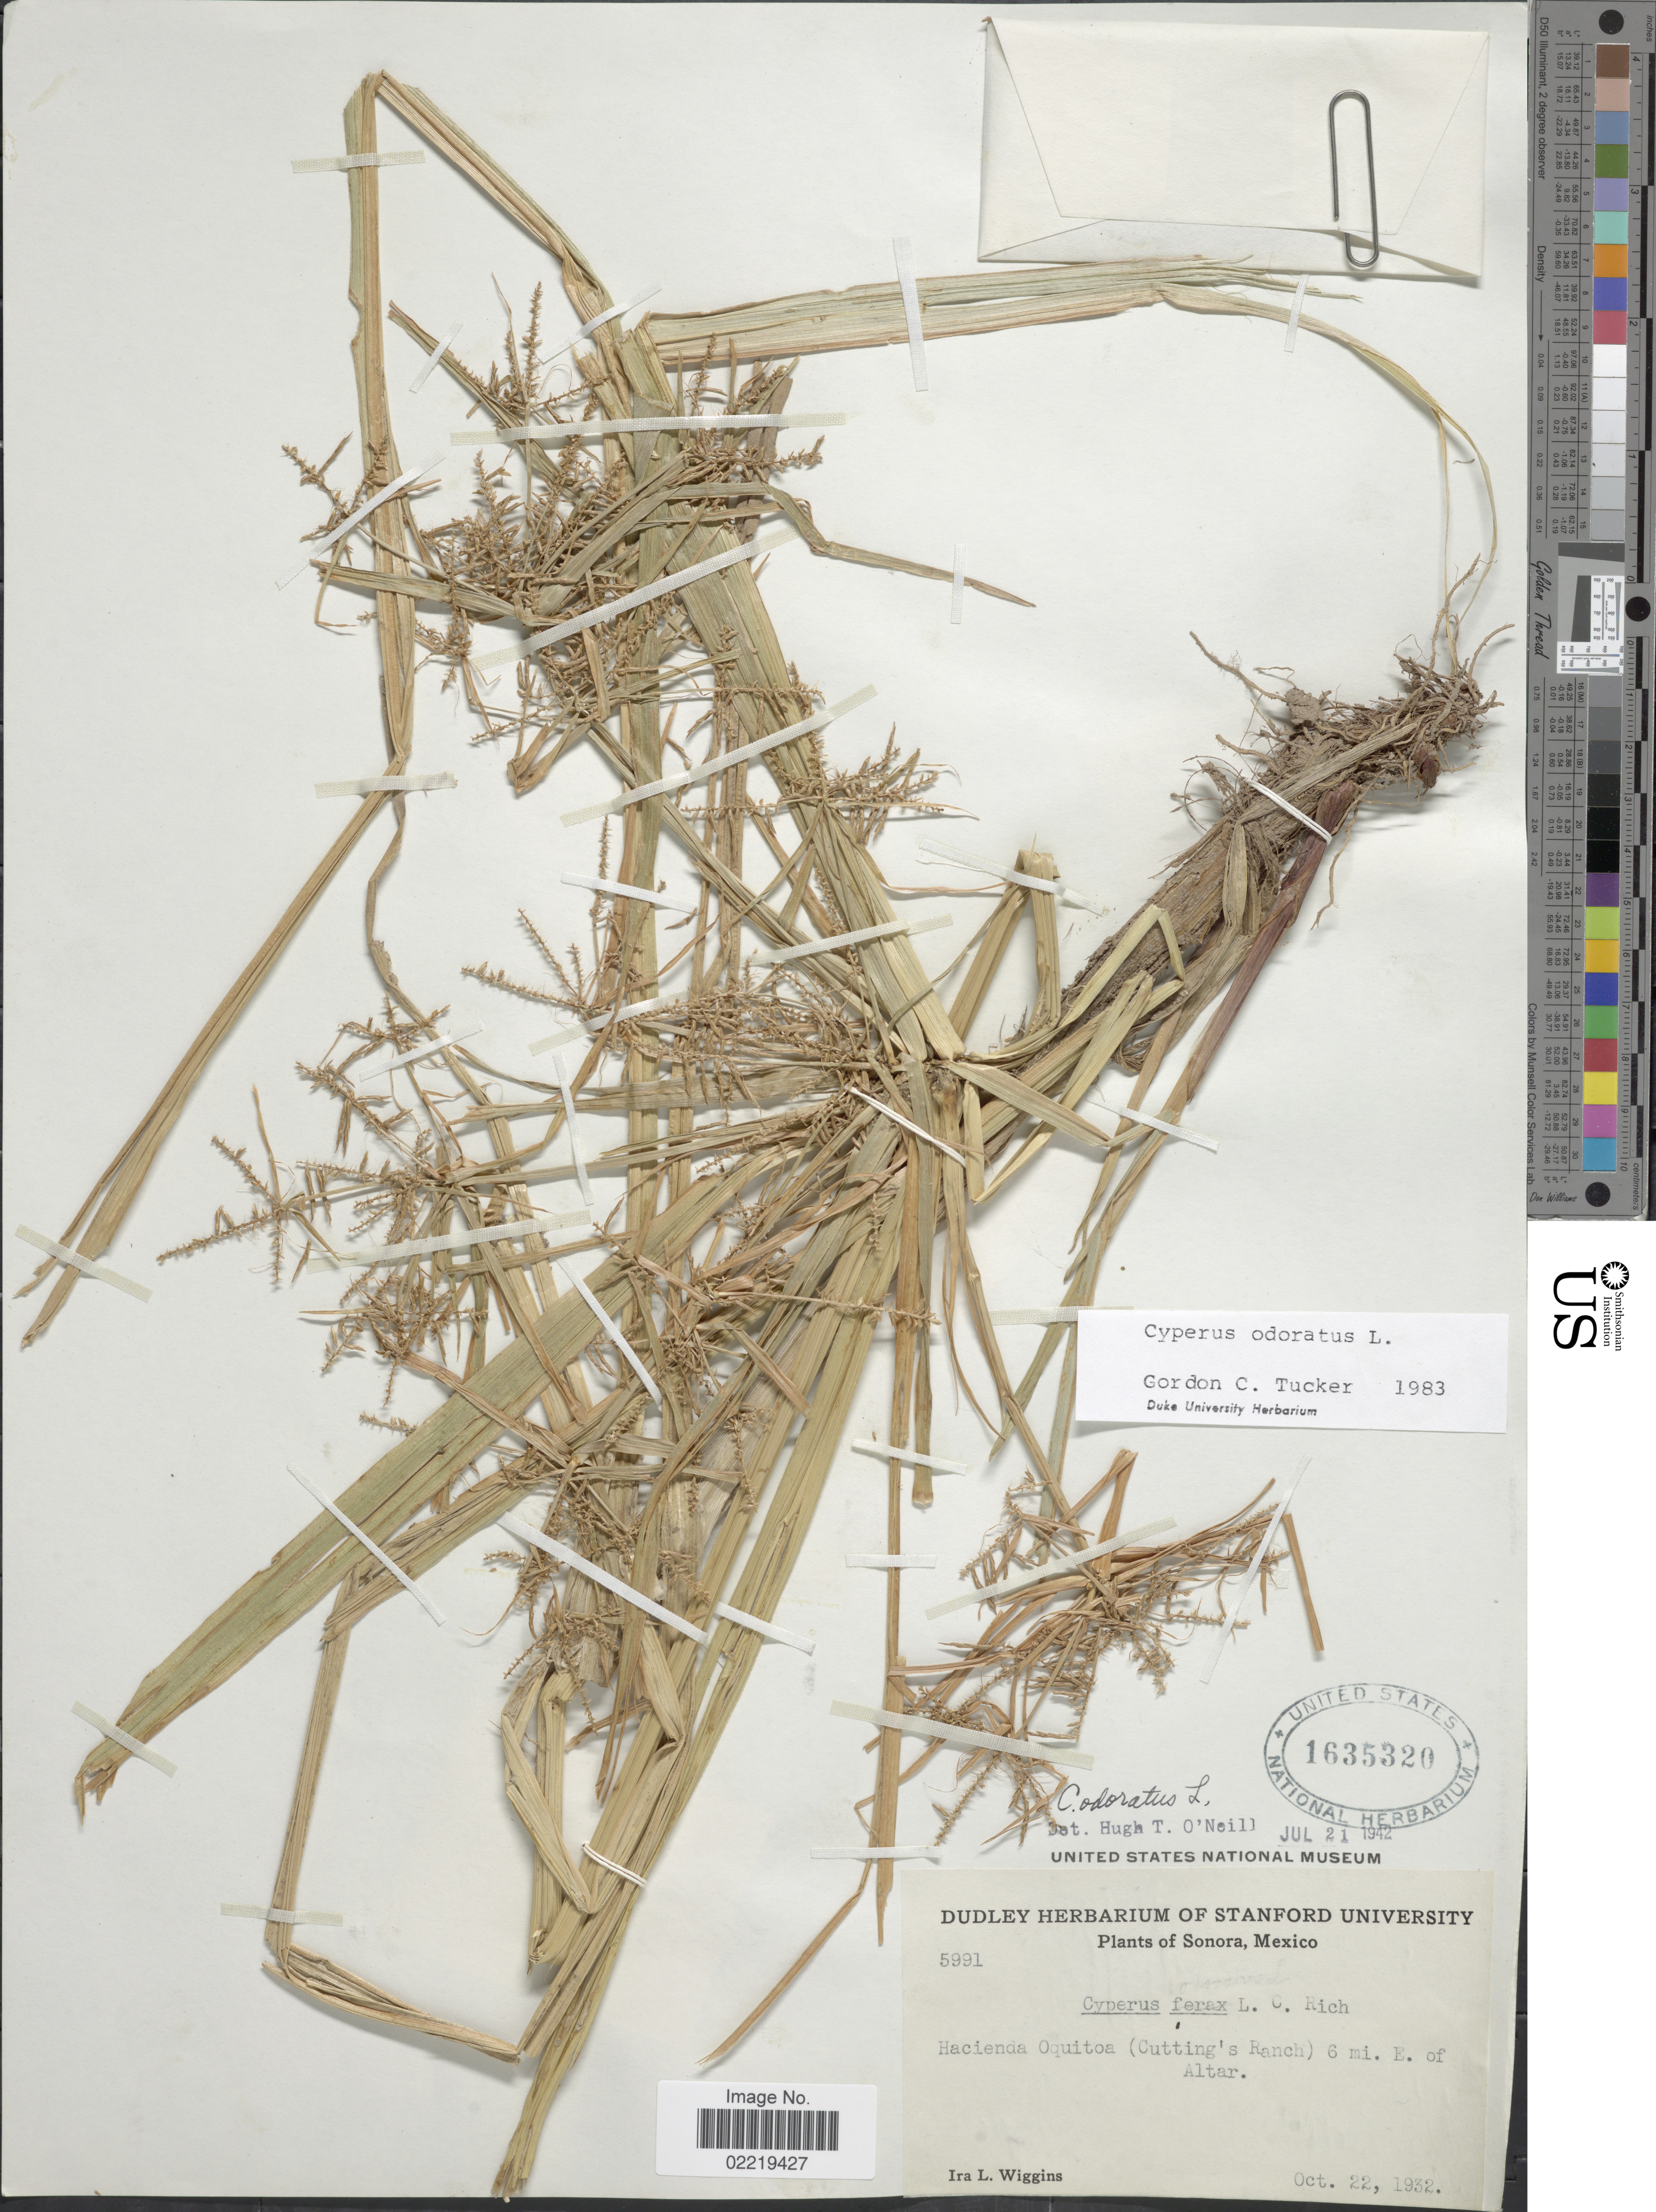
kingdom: Plantae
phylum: Tracheophyta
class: Liliopsida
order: Poales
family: Cyperaceae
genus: Cyperus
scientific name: Cyperus odoratus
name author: L.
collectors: I. L. Wiggins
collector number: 5991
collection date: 1932-10-22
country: Mexico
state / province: Sonora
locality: Hacienda Oquitoa (Cutting's Ranch) 6 mi. E. of Altar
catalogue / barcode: US 1635320